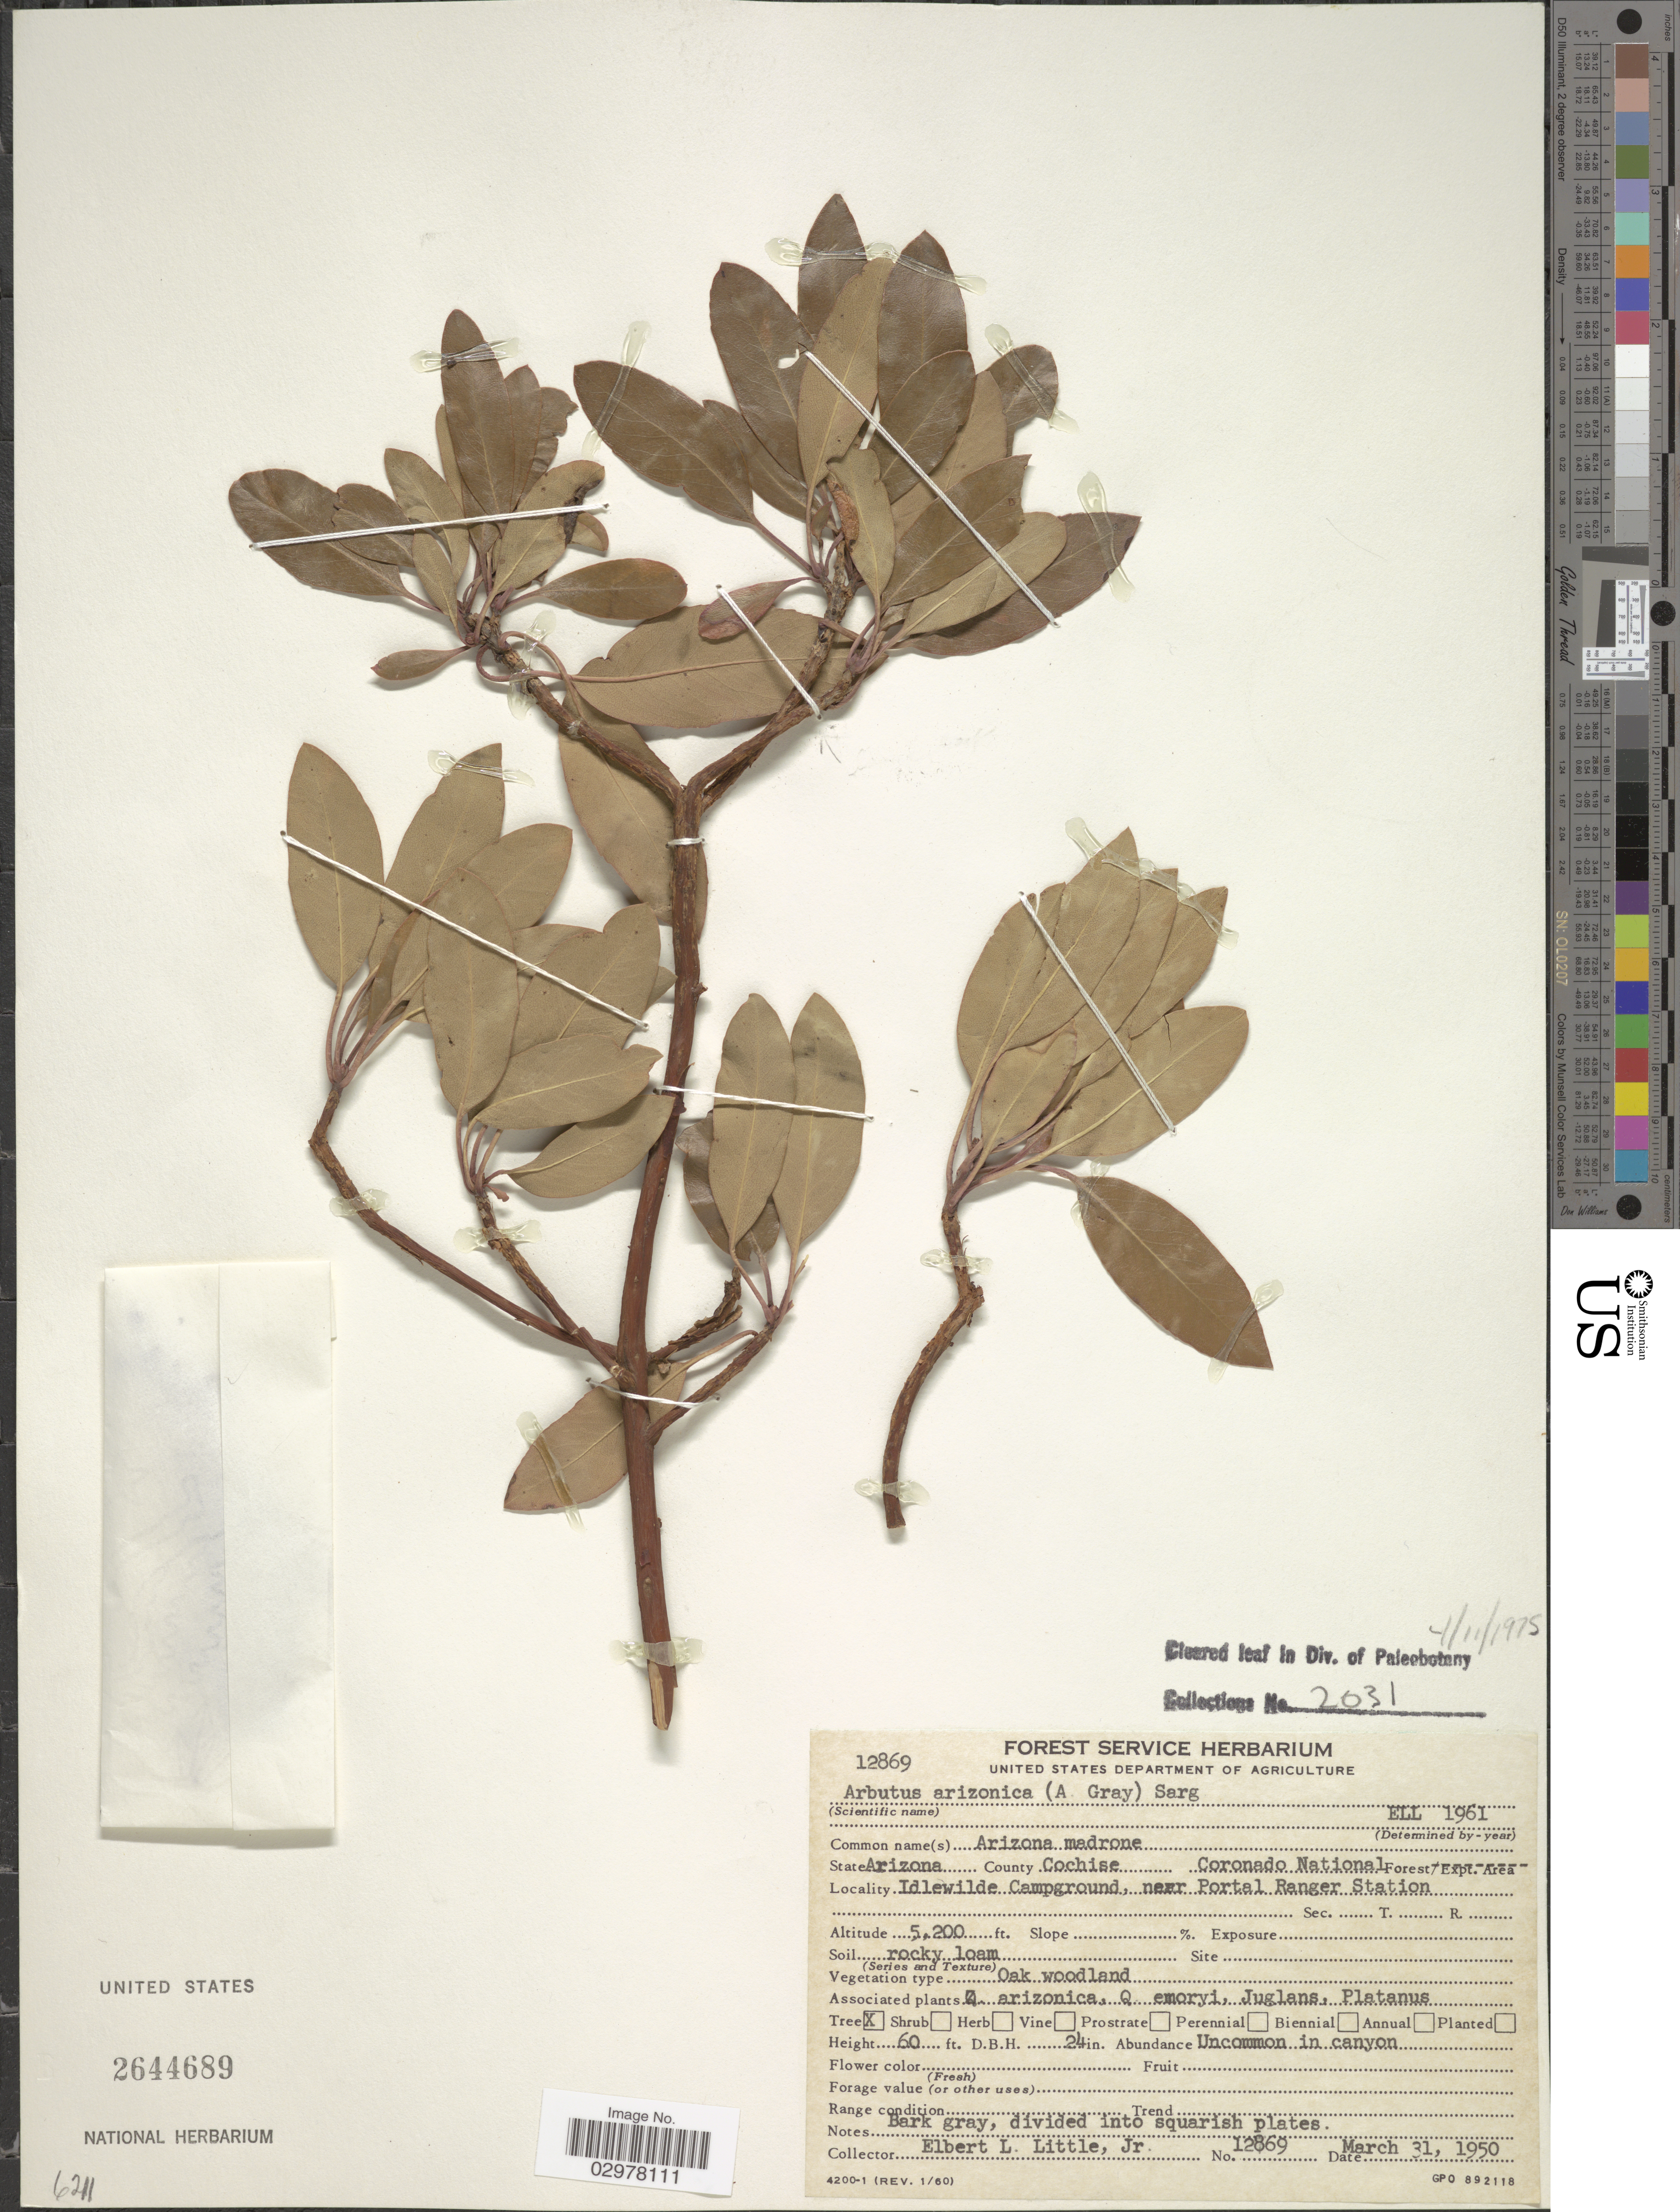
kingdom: Plantae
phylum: Tracheophyta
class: Magnoliopsida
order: Ericales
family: Ericaceae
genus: Arbutus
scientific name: Arbutus arizonica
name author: (A. Gray) Sarg.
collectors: E. L. Little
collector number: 12869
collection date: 1950-03-31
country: United States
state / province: Arizona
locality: County Cochise. Coronado National Forest. Idlewilde Campground, near Portal Ranger Station.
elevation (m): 1585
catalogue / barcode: US 264689